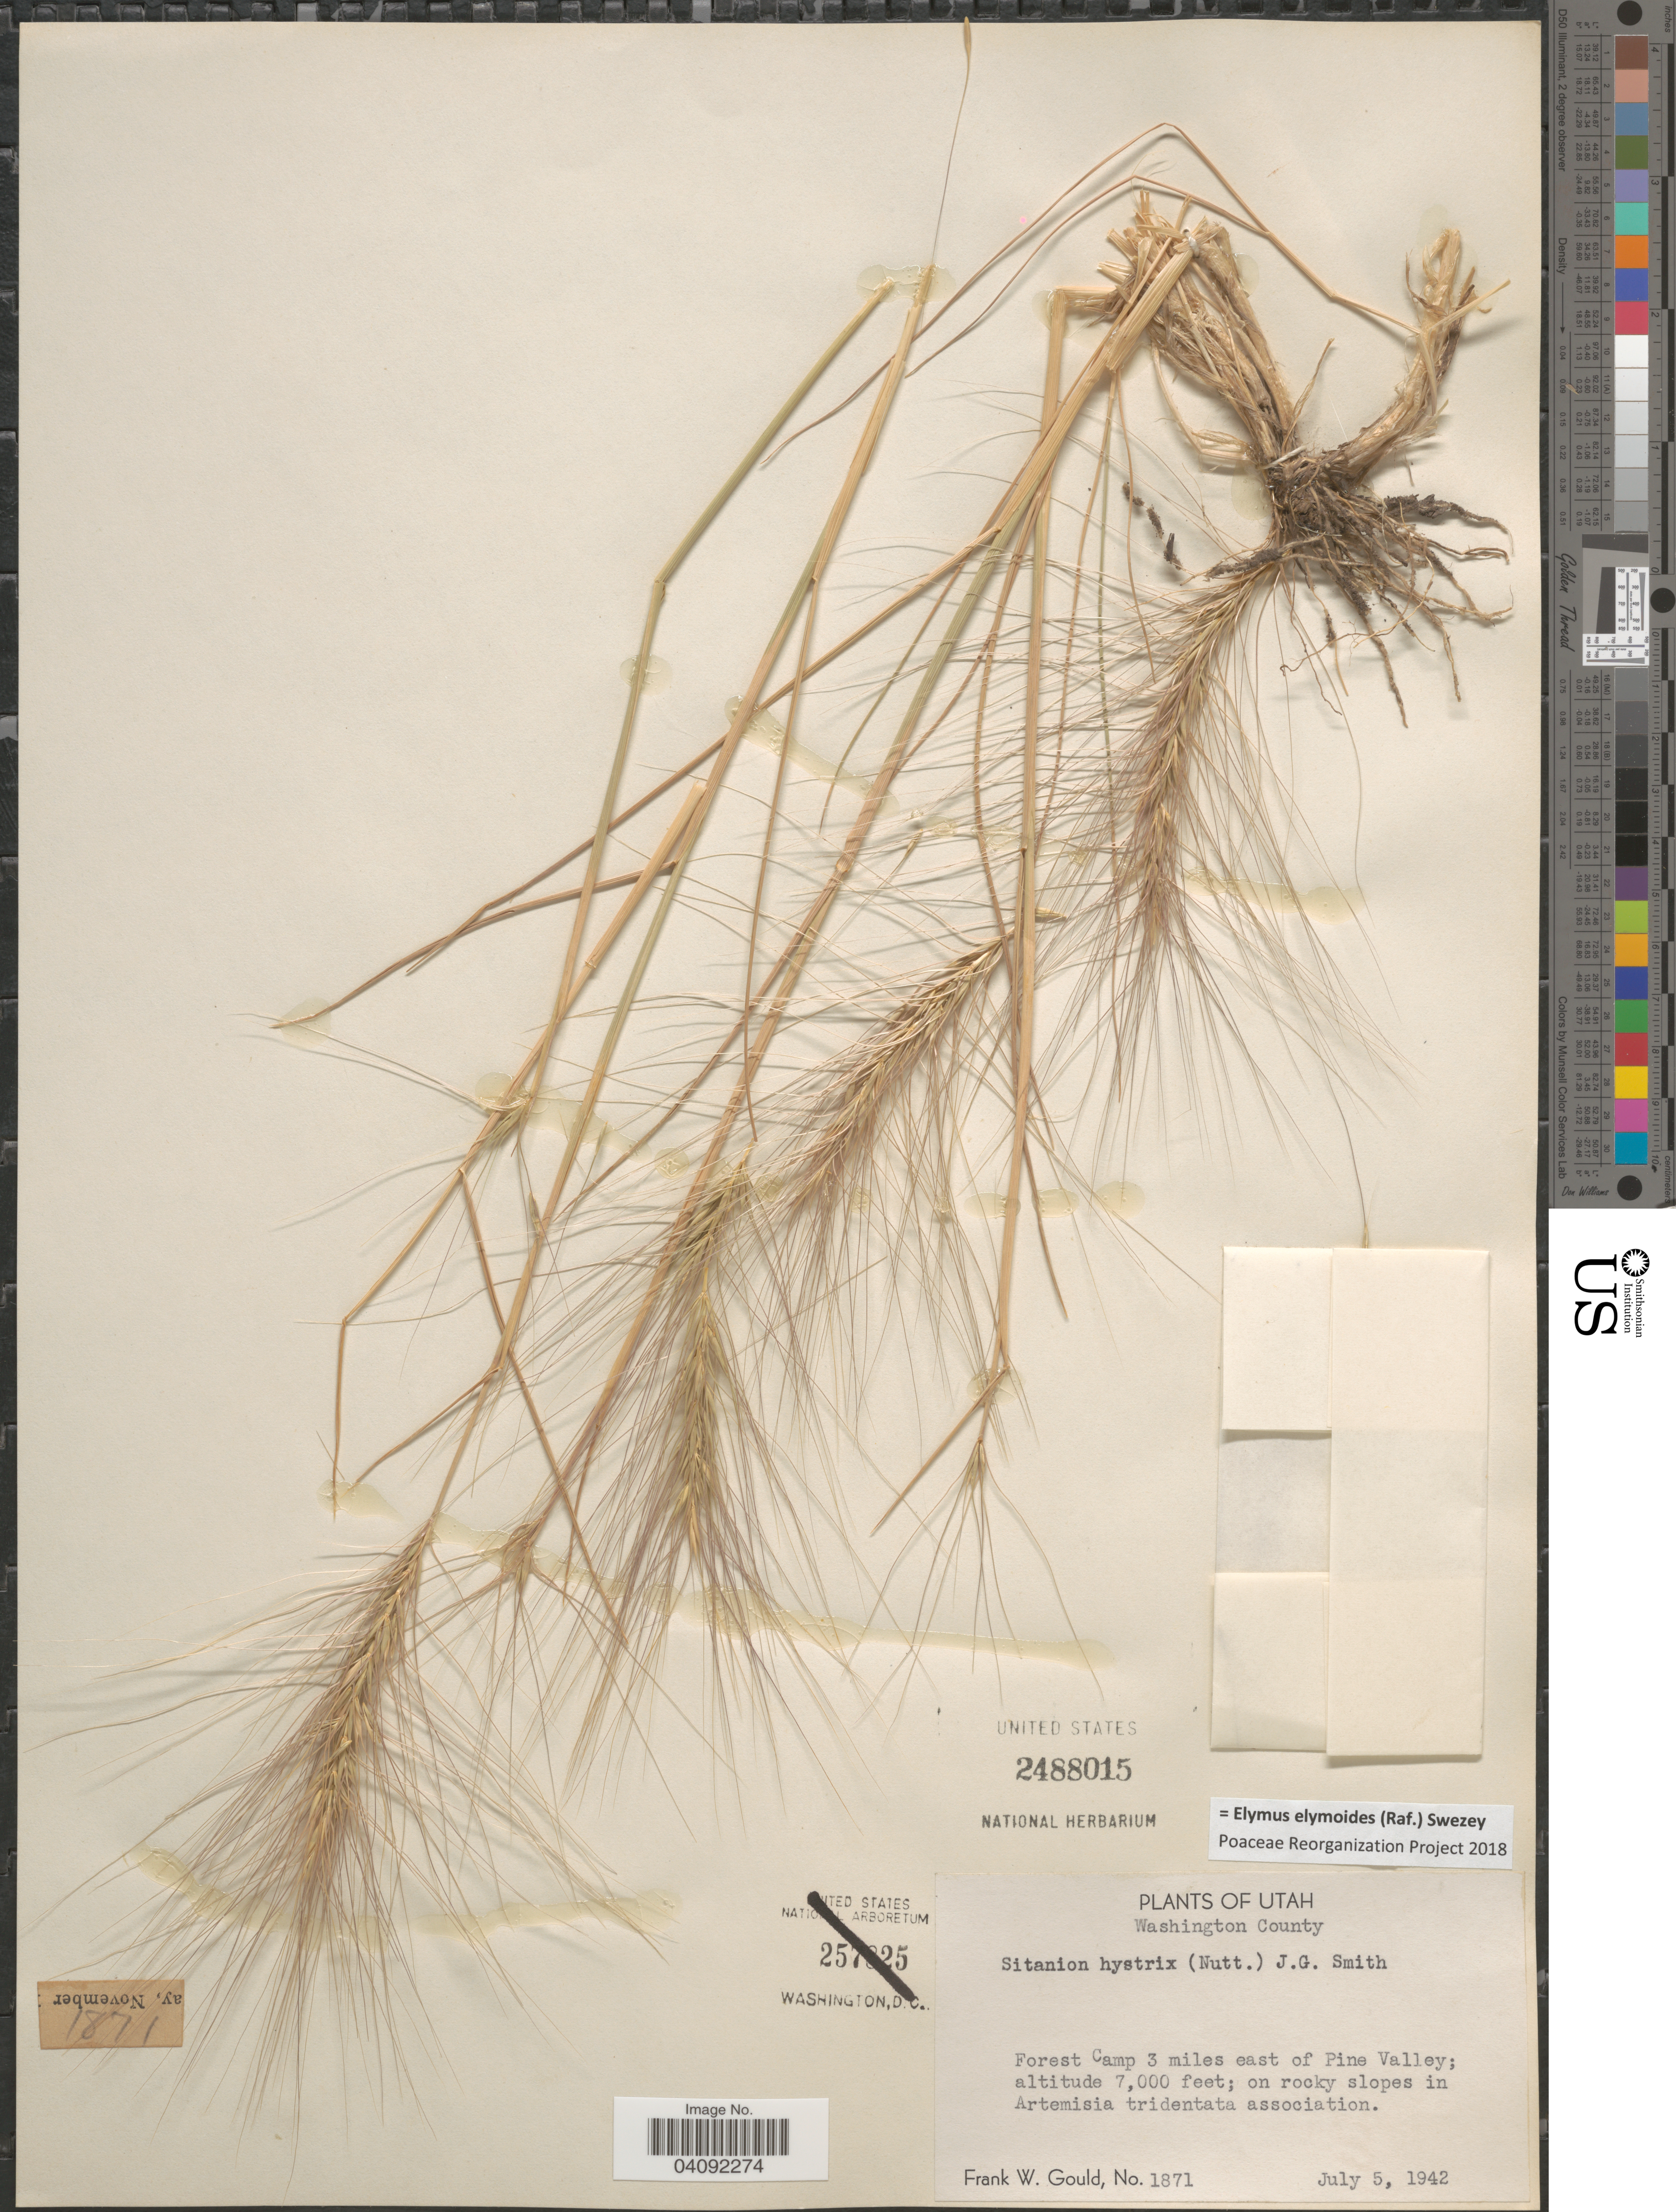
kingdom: Plantae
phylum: Tracheophyta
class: Liliopsida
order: Poales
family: Poaceae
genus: Elymus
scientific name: Elymus elymoides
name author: (Raf.) Swezey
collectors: F. W. Gould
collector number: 1871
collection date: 1942-07-05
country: United States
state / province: Utah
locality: Washington County. Forest Camp 3 miles east of Pine Valley; on rocky slopes in Artemisia tridentata association.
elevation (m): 2134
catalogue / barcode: US 2488015